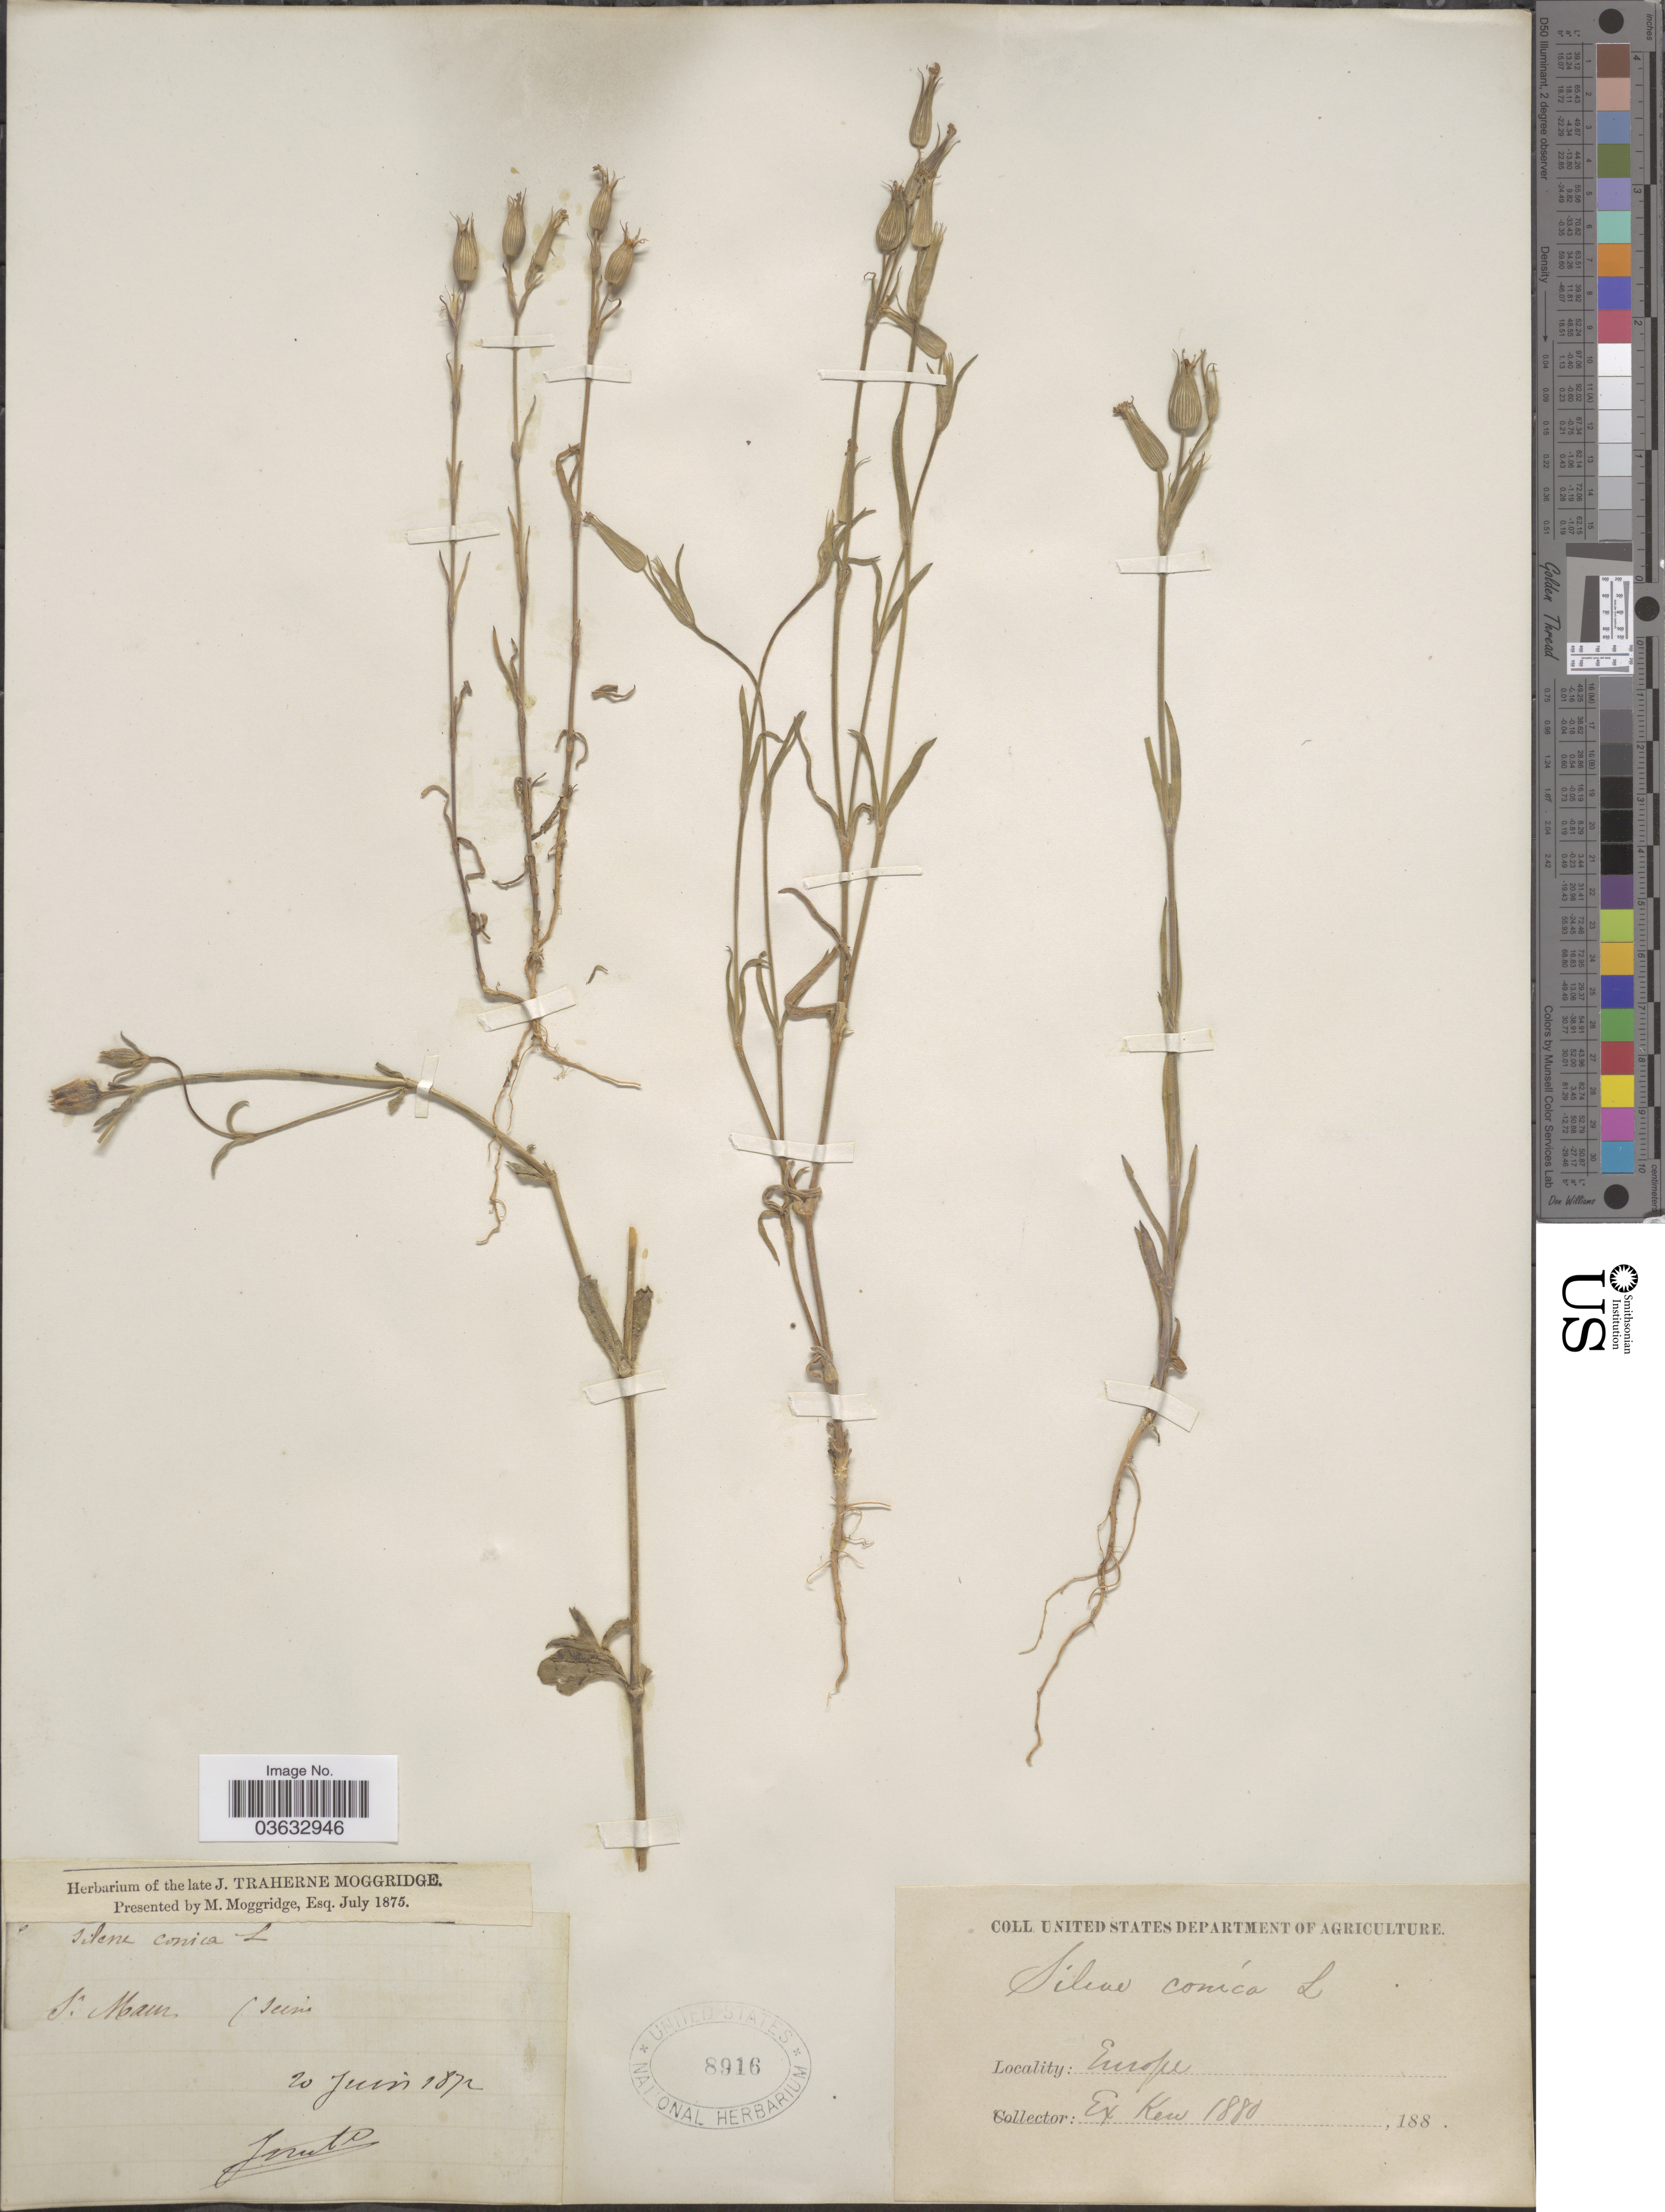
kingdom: Plantae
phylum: Tracheophyta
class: Magnoliopsida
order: Caryophyllales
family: Caryophyllaceae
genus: Silene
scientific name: Silene conica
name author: L.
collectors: Kew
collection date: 1872-06-20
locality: S. Main. [interpreted] Europe.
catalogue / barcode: US 8916